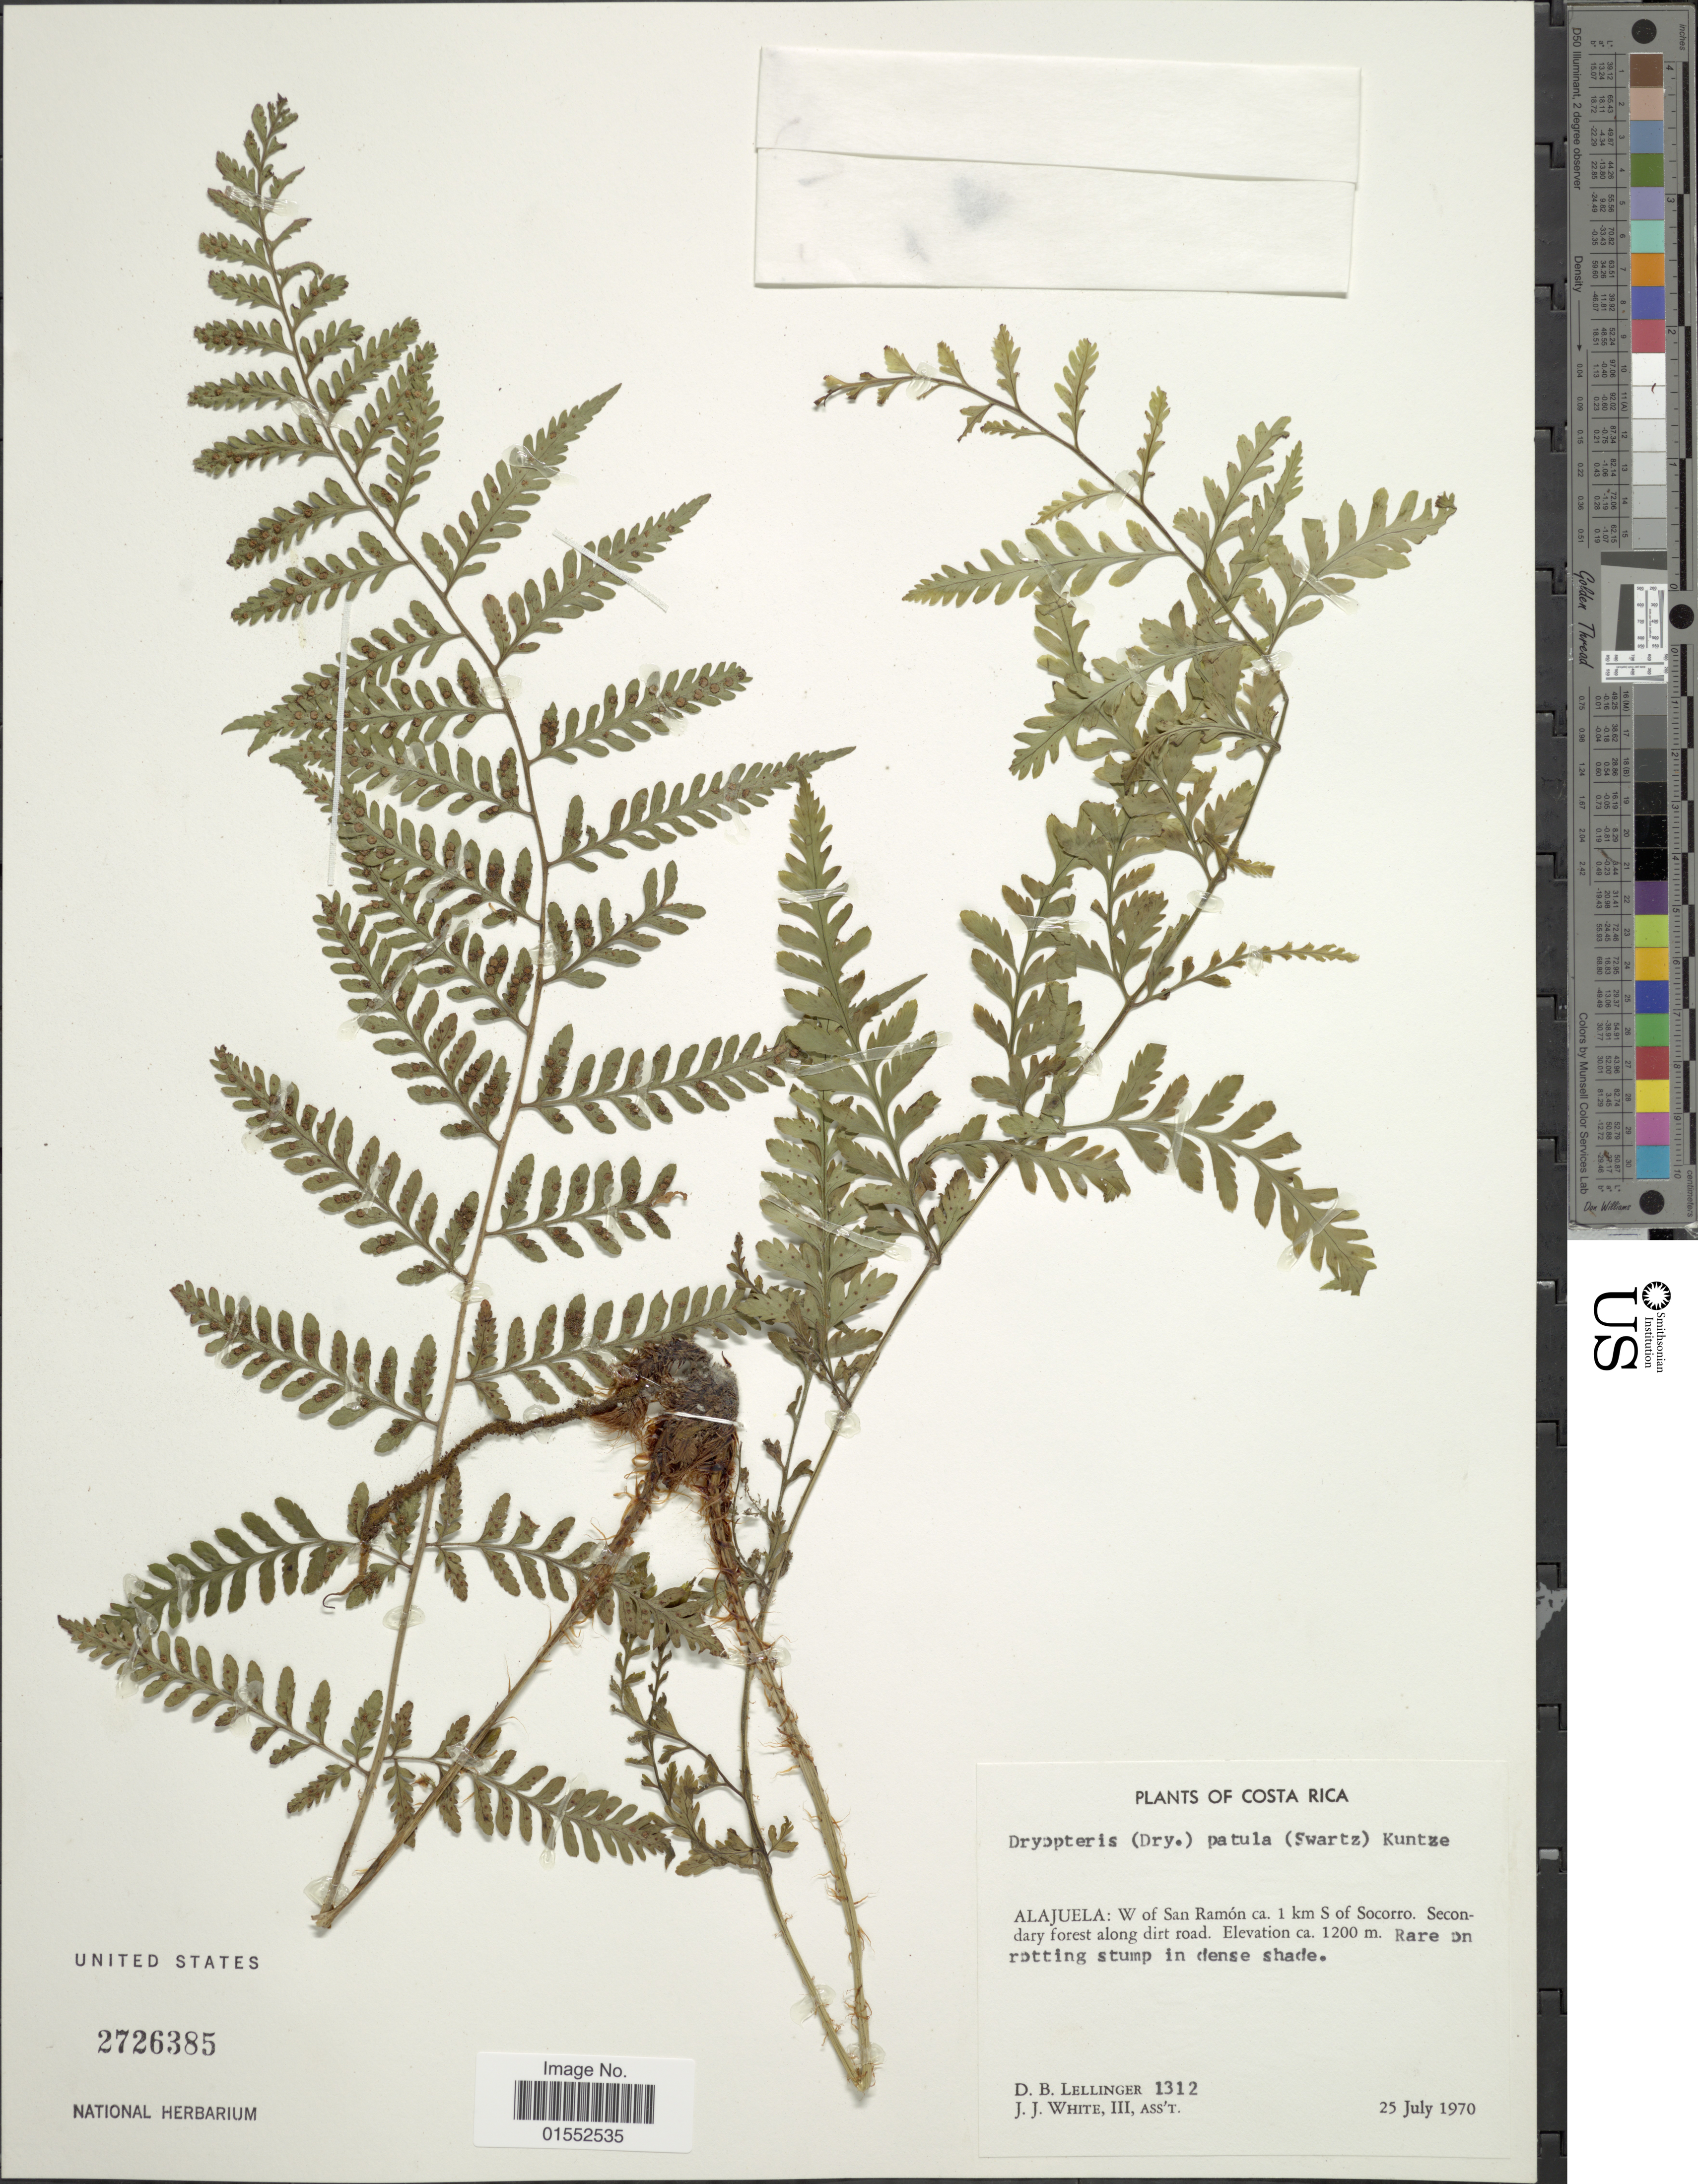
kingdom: Plantae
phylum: Tracheophyta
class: Polypodiopsida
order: Polypodiales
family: Dryopteridaceae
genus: Dryopteris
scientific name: Dryopteris patula var. serrata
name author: (Mett.) C.V. Morton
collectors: D. B. Lellinger & J. J. White III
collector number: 1312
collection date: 1970-07-22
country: Costa Rica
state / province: Alajuela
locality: Costa Rica. Alajuela: W of San Ramon, 1 km S of Socorro. Secondary forest along dirt road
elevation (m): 1200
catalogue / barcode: US 2726385